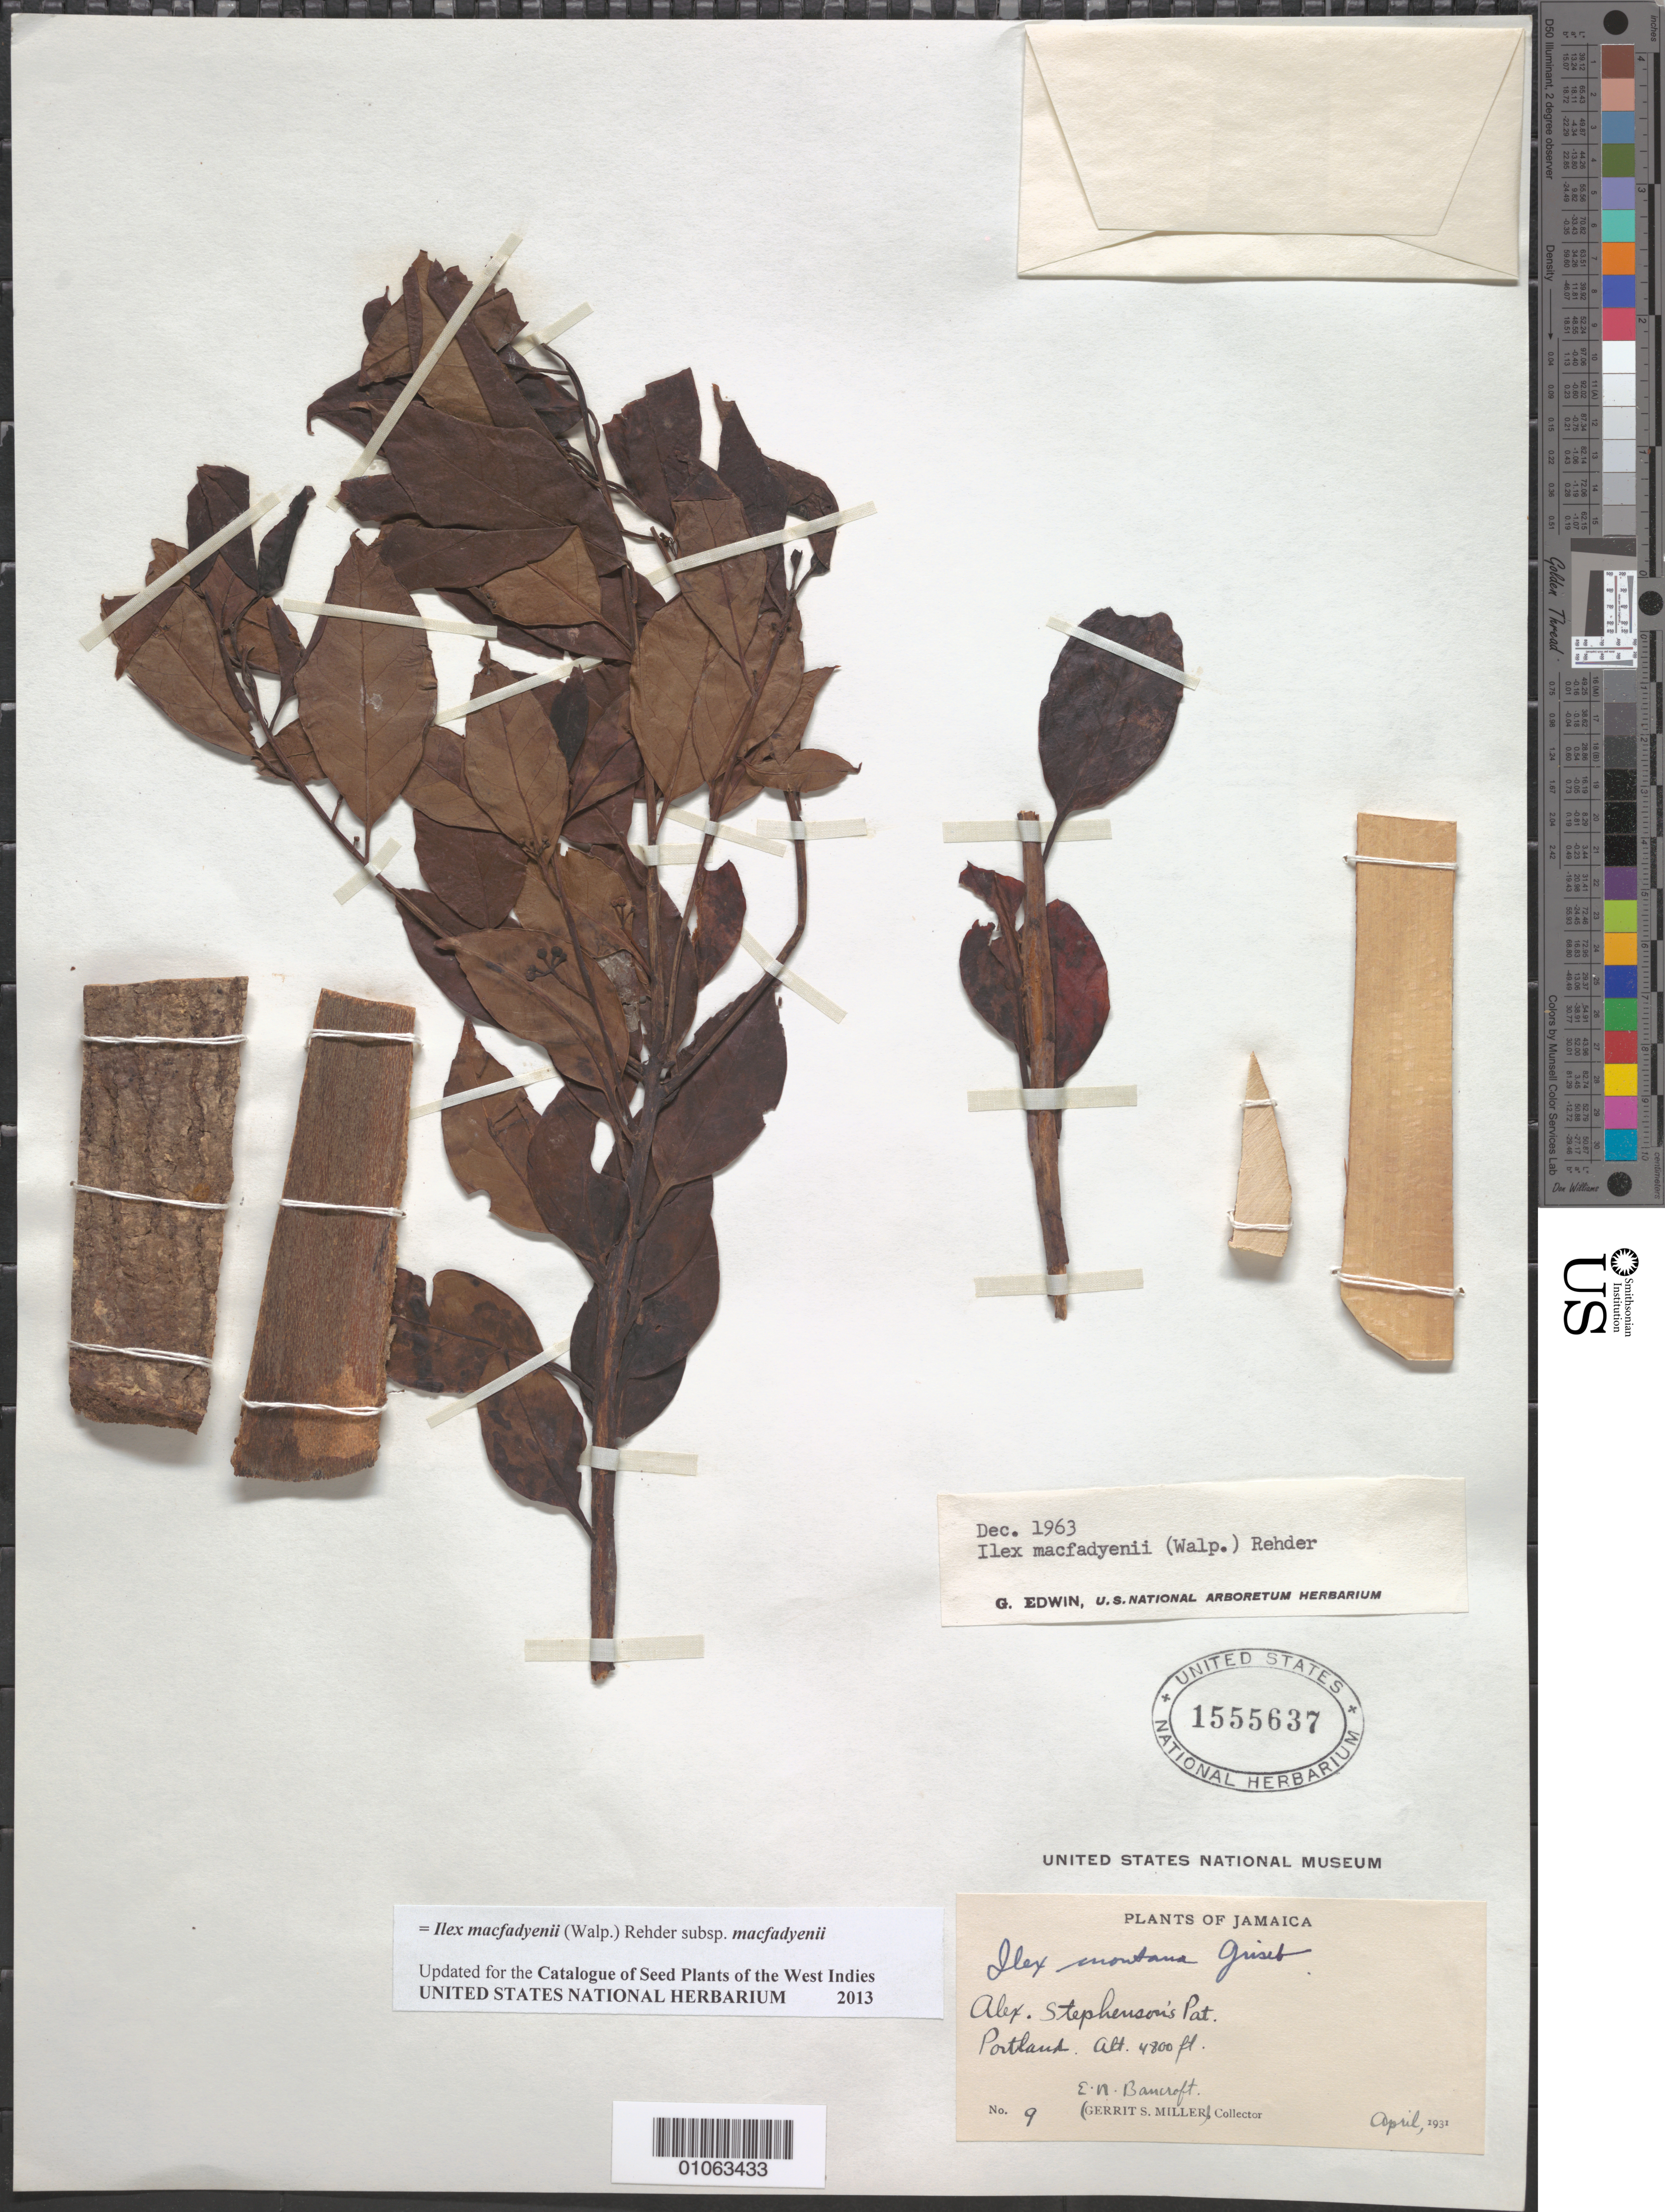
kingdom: Plantae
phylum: Tracheophyta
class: Magnoliopsida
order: Aquifoliales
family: Aquifoliaceae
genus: Ilex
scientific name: Ilex macfadyenii subsp. macfadyenii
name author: (Walp.) Rehder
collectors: E. Bancroft & G. S. Miller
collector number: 9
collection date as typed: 01 Apr 1931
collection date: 1931-04-01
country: Jamaica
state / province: Portland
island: Jamaica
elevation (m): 1280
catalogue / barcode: US 1555637